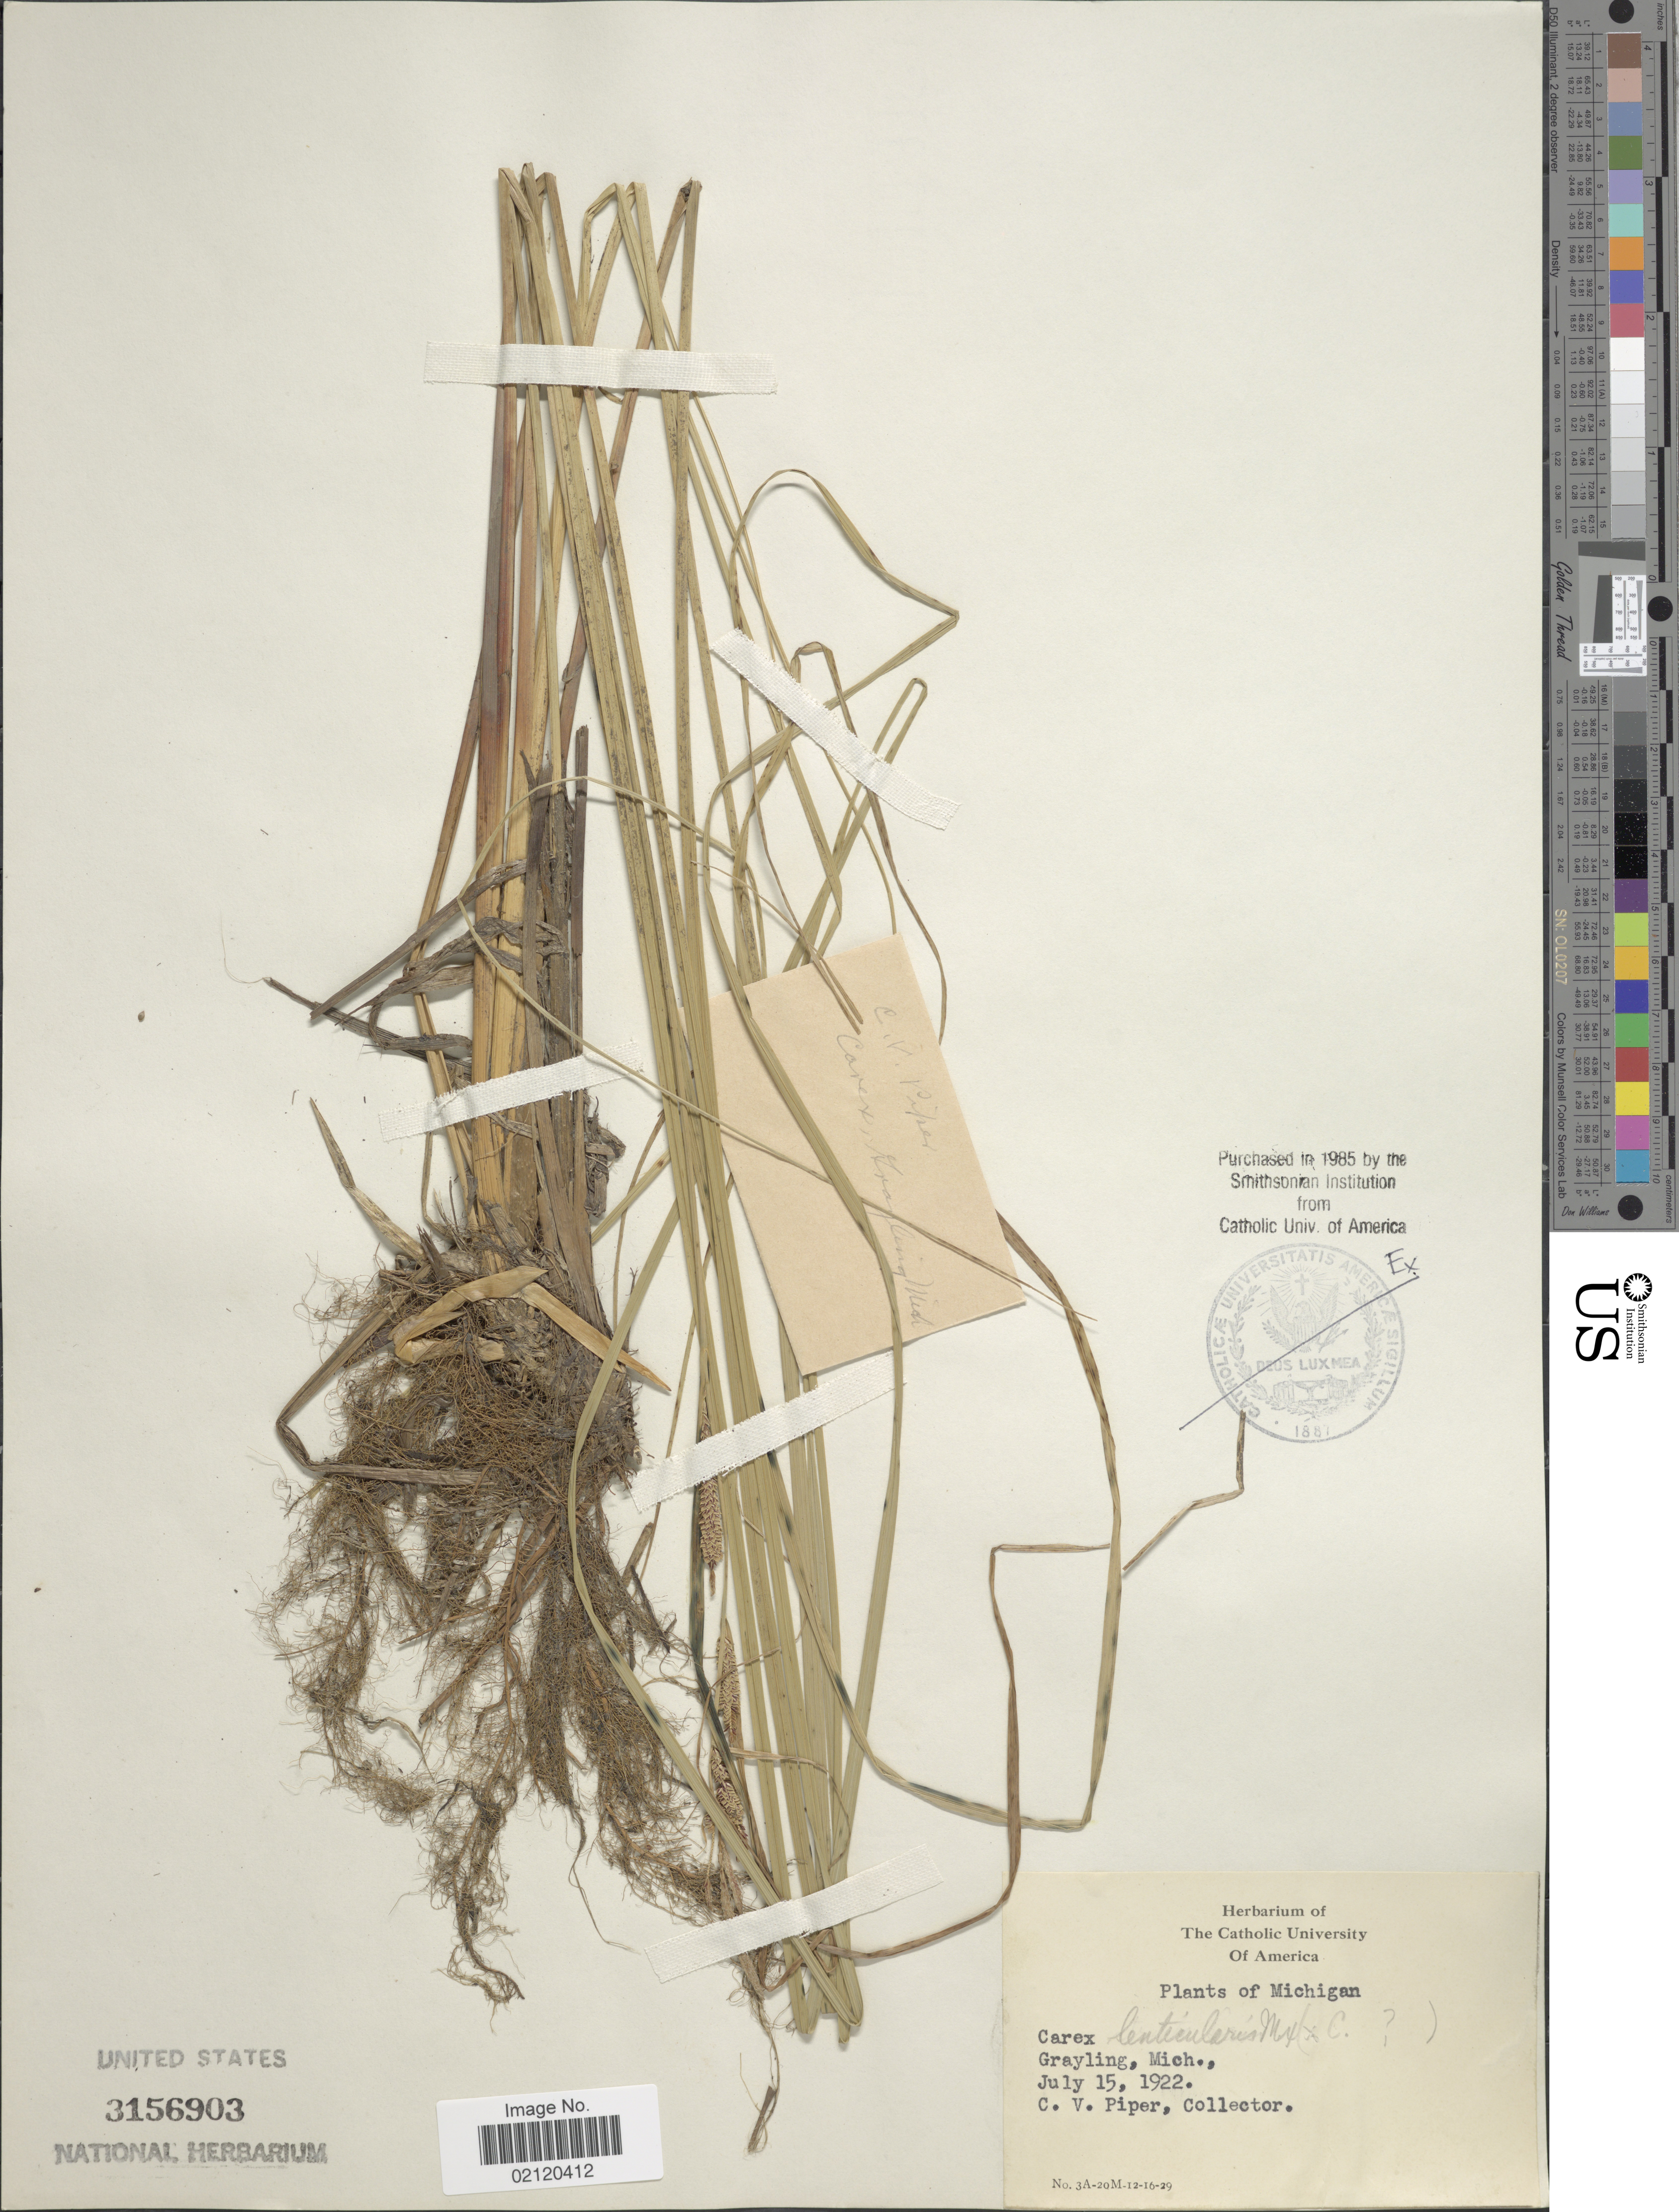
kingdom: Plantae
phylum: Tracheophyta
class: Liliopsida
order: Poales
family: Cyperaceae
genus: Carex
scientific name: Carex lenticularis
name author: Michx.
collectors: C. V. Piper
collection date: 1922-07-15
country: United States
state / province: Michigan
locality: Grayling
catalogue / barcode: US 3156903